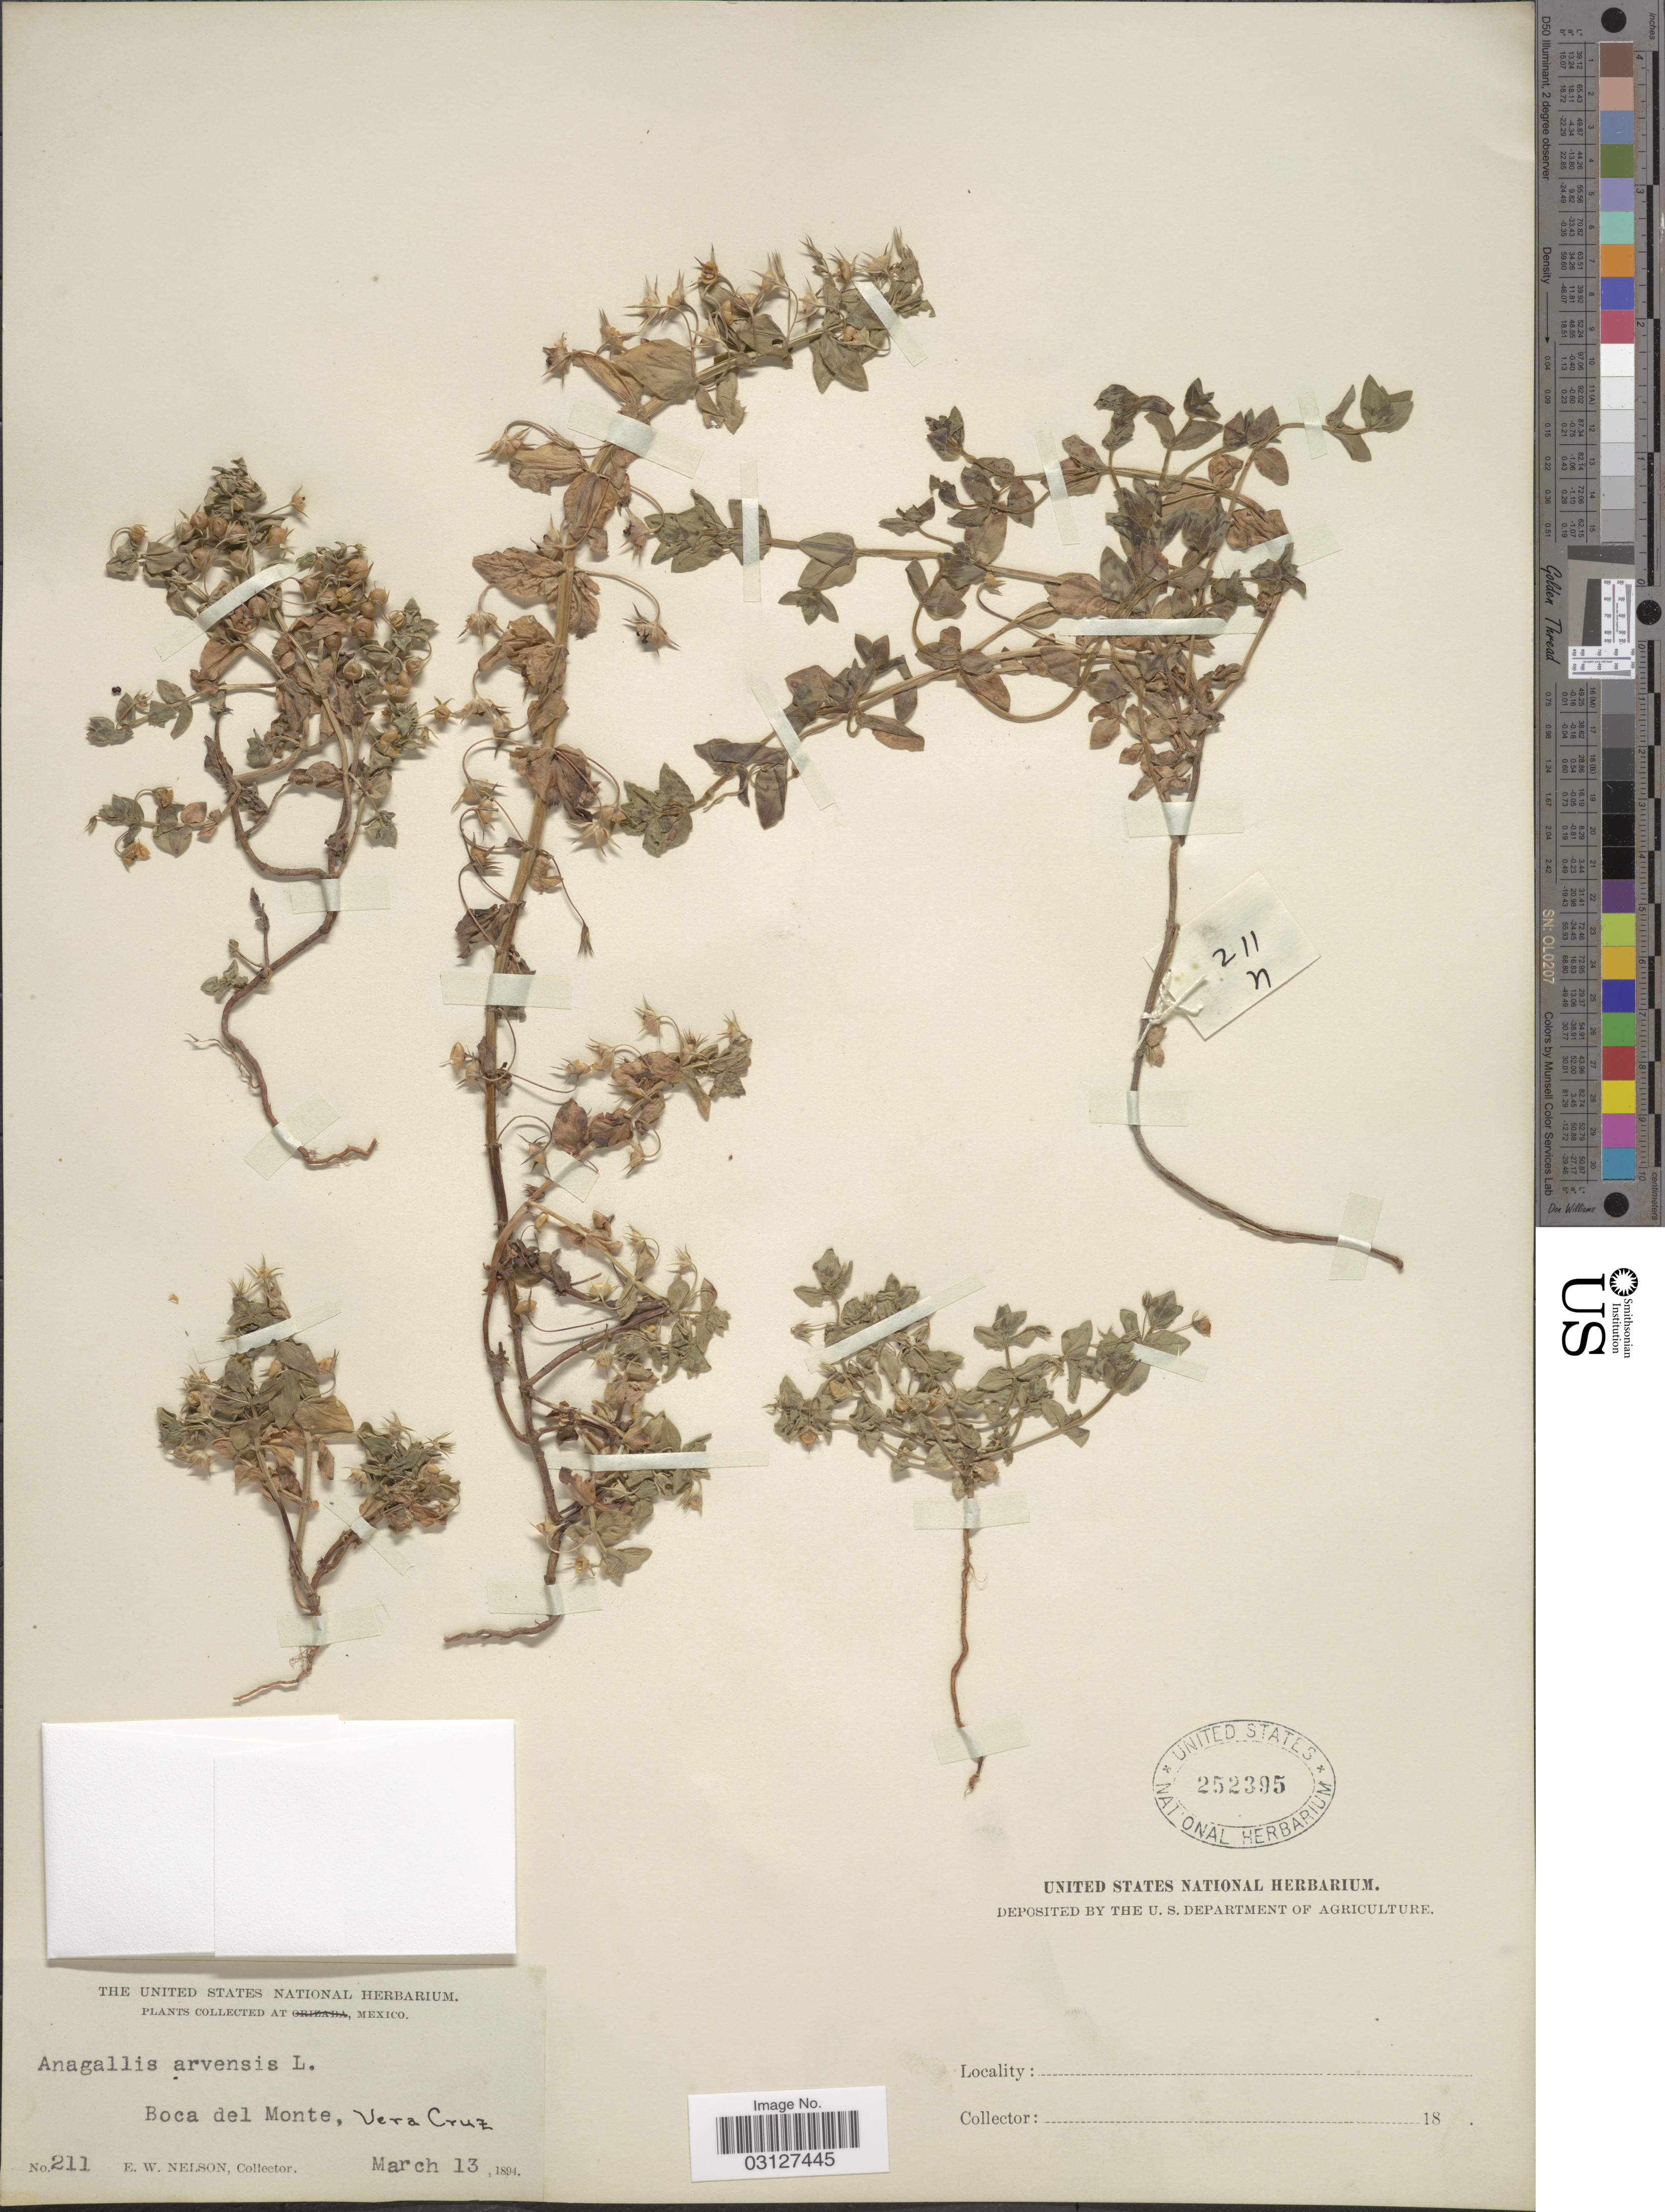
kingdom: Plantae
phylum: Tracheophyta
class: Magnoliopsida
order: Ericales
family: Primulaceae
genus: Anagallis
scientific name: Anagallis arvensis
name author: L.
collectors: E. W. Nelson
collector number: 211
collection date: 1894-03-13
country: Mexico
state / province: Veracruz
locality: Boca del Monte, Vera Cruz.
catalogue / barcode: US 252395